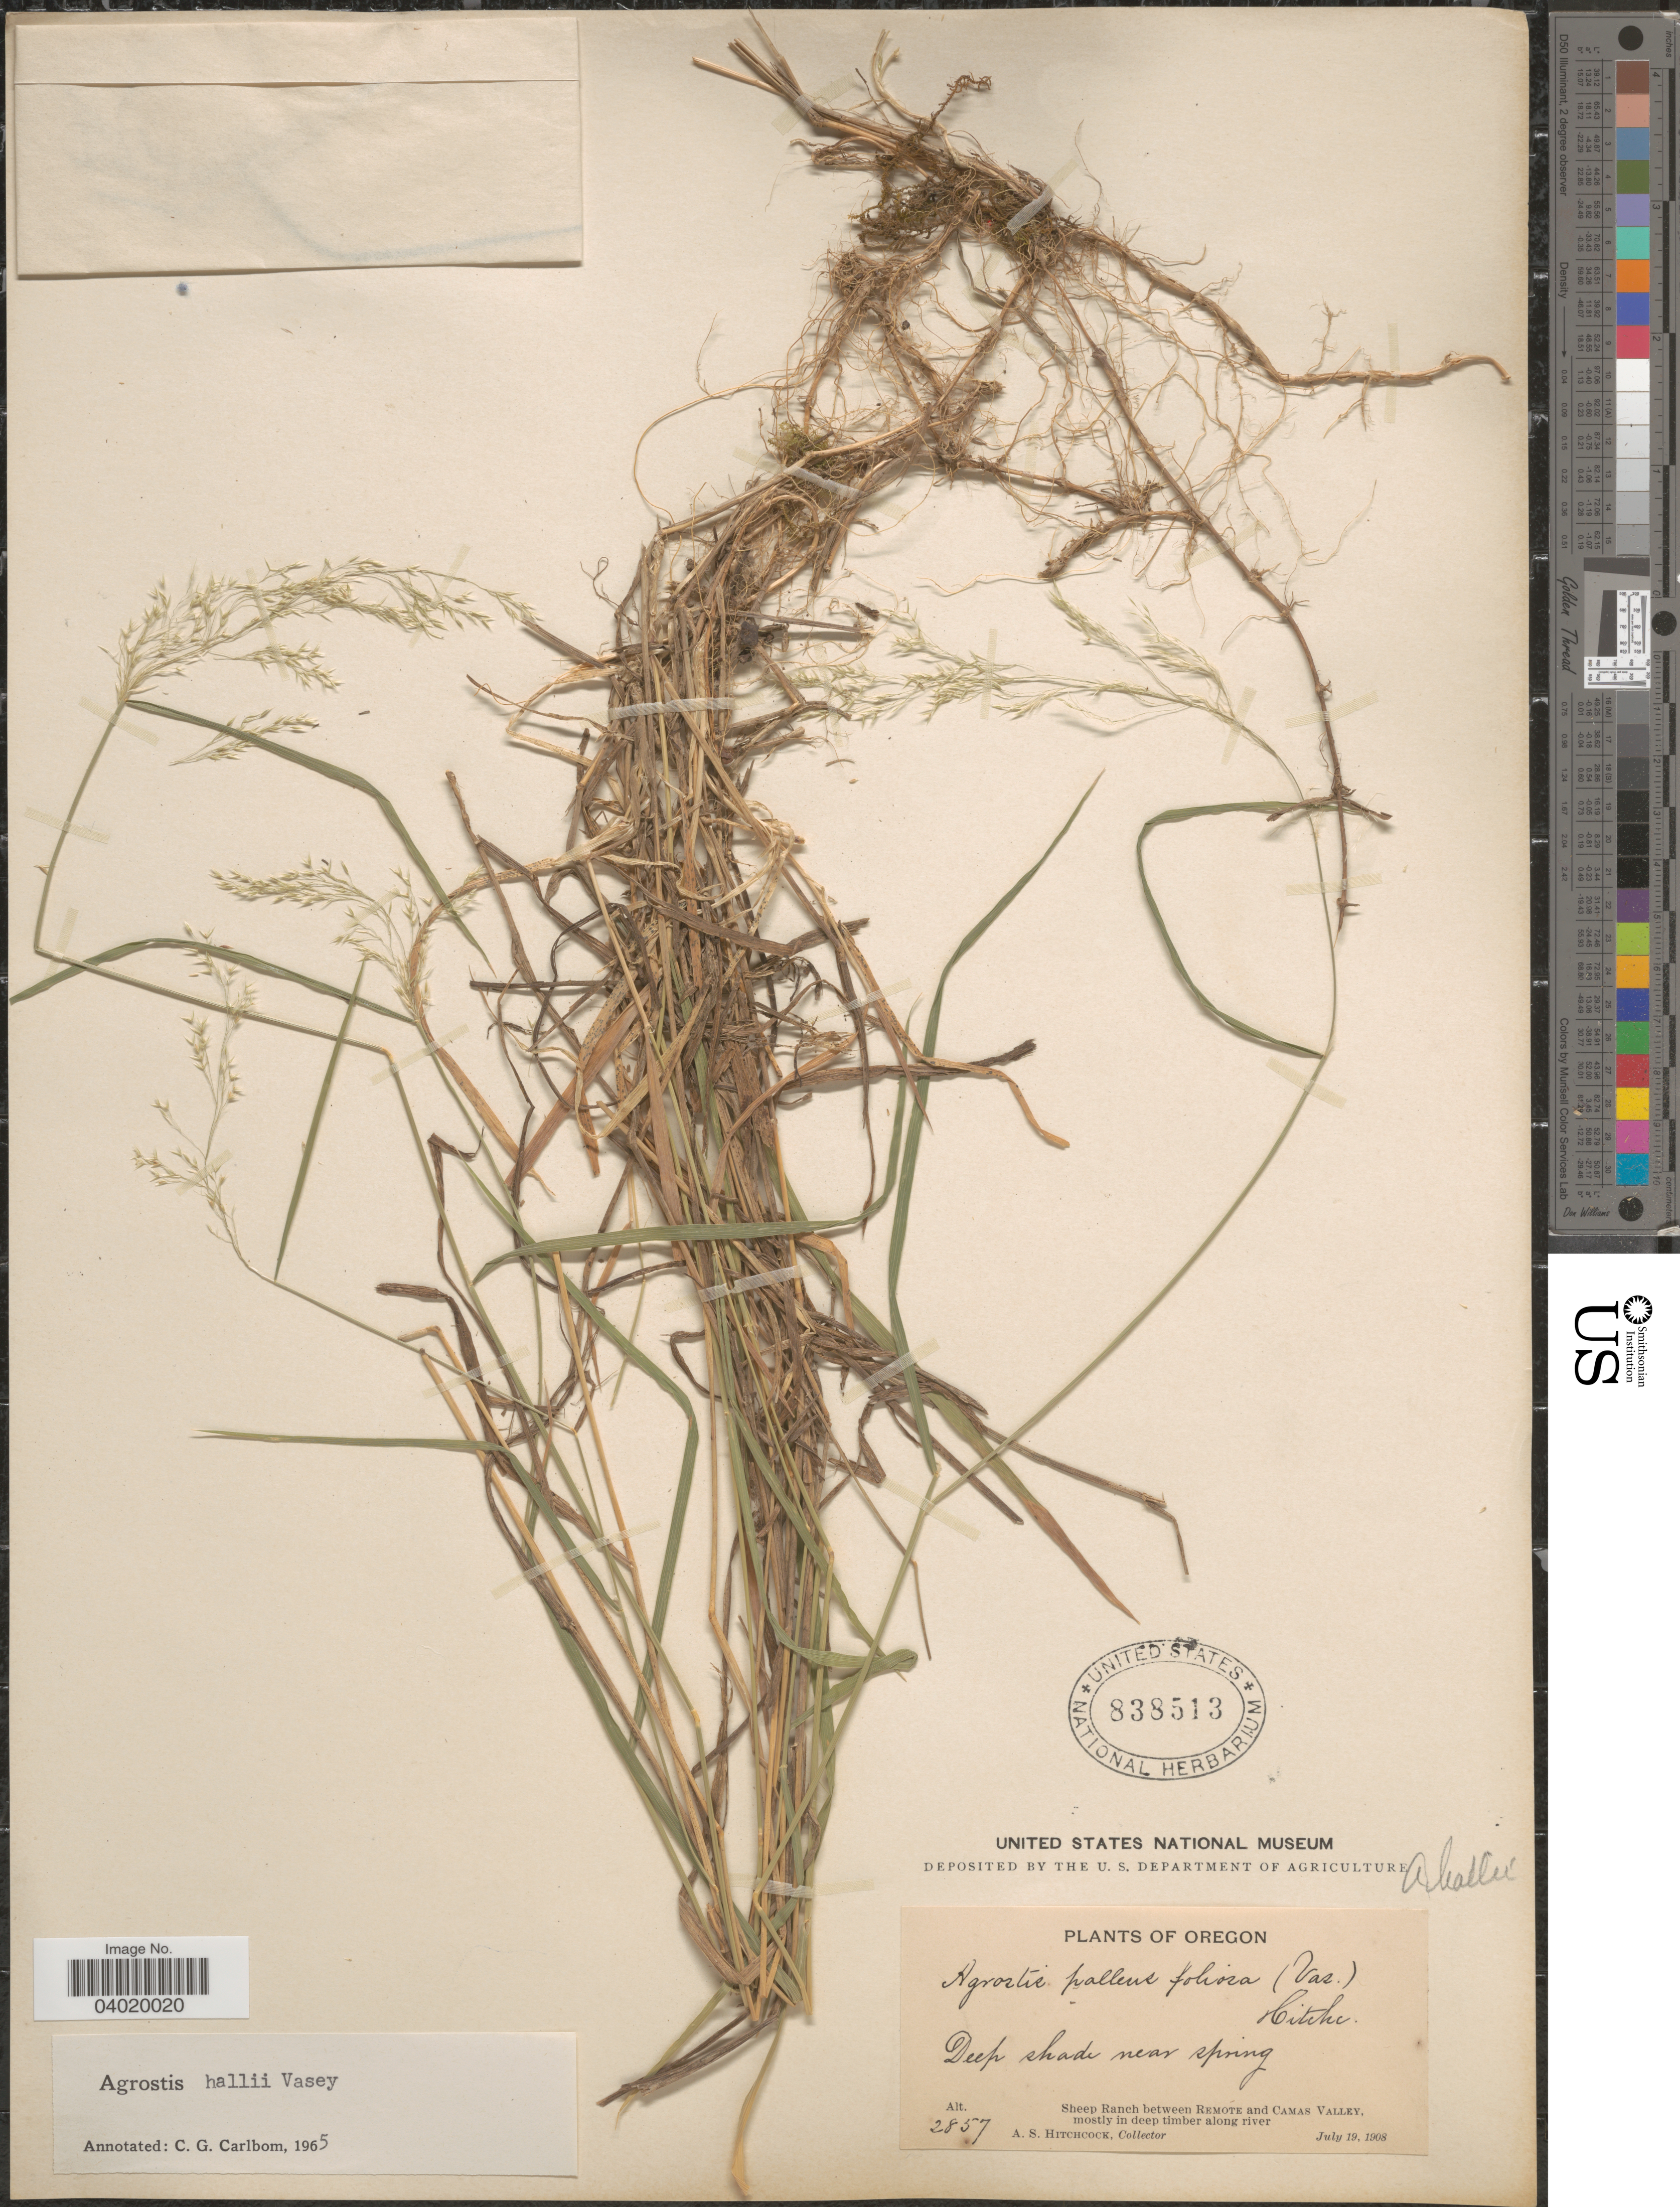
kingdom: Plantae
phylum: Tracheophyta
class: Liliopsida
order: Poales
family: Poaceae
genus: Agrostis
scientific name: Agrostis hallii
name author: Vasey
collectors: A. S. Hitchcock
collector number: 2857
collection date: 1908-07-19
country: United States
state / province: Oregon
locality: Deep shade near spring. Sheep Ranch between Remote and Camas Valley, mostly in deep timber along river.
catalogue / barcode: US 838513